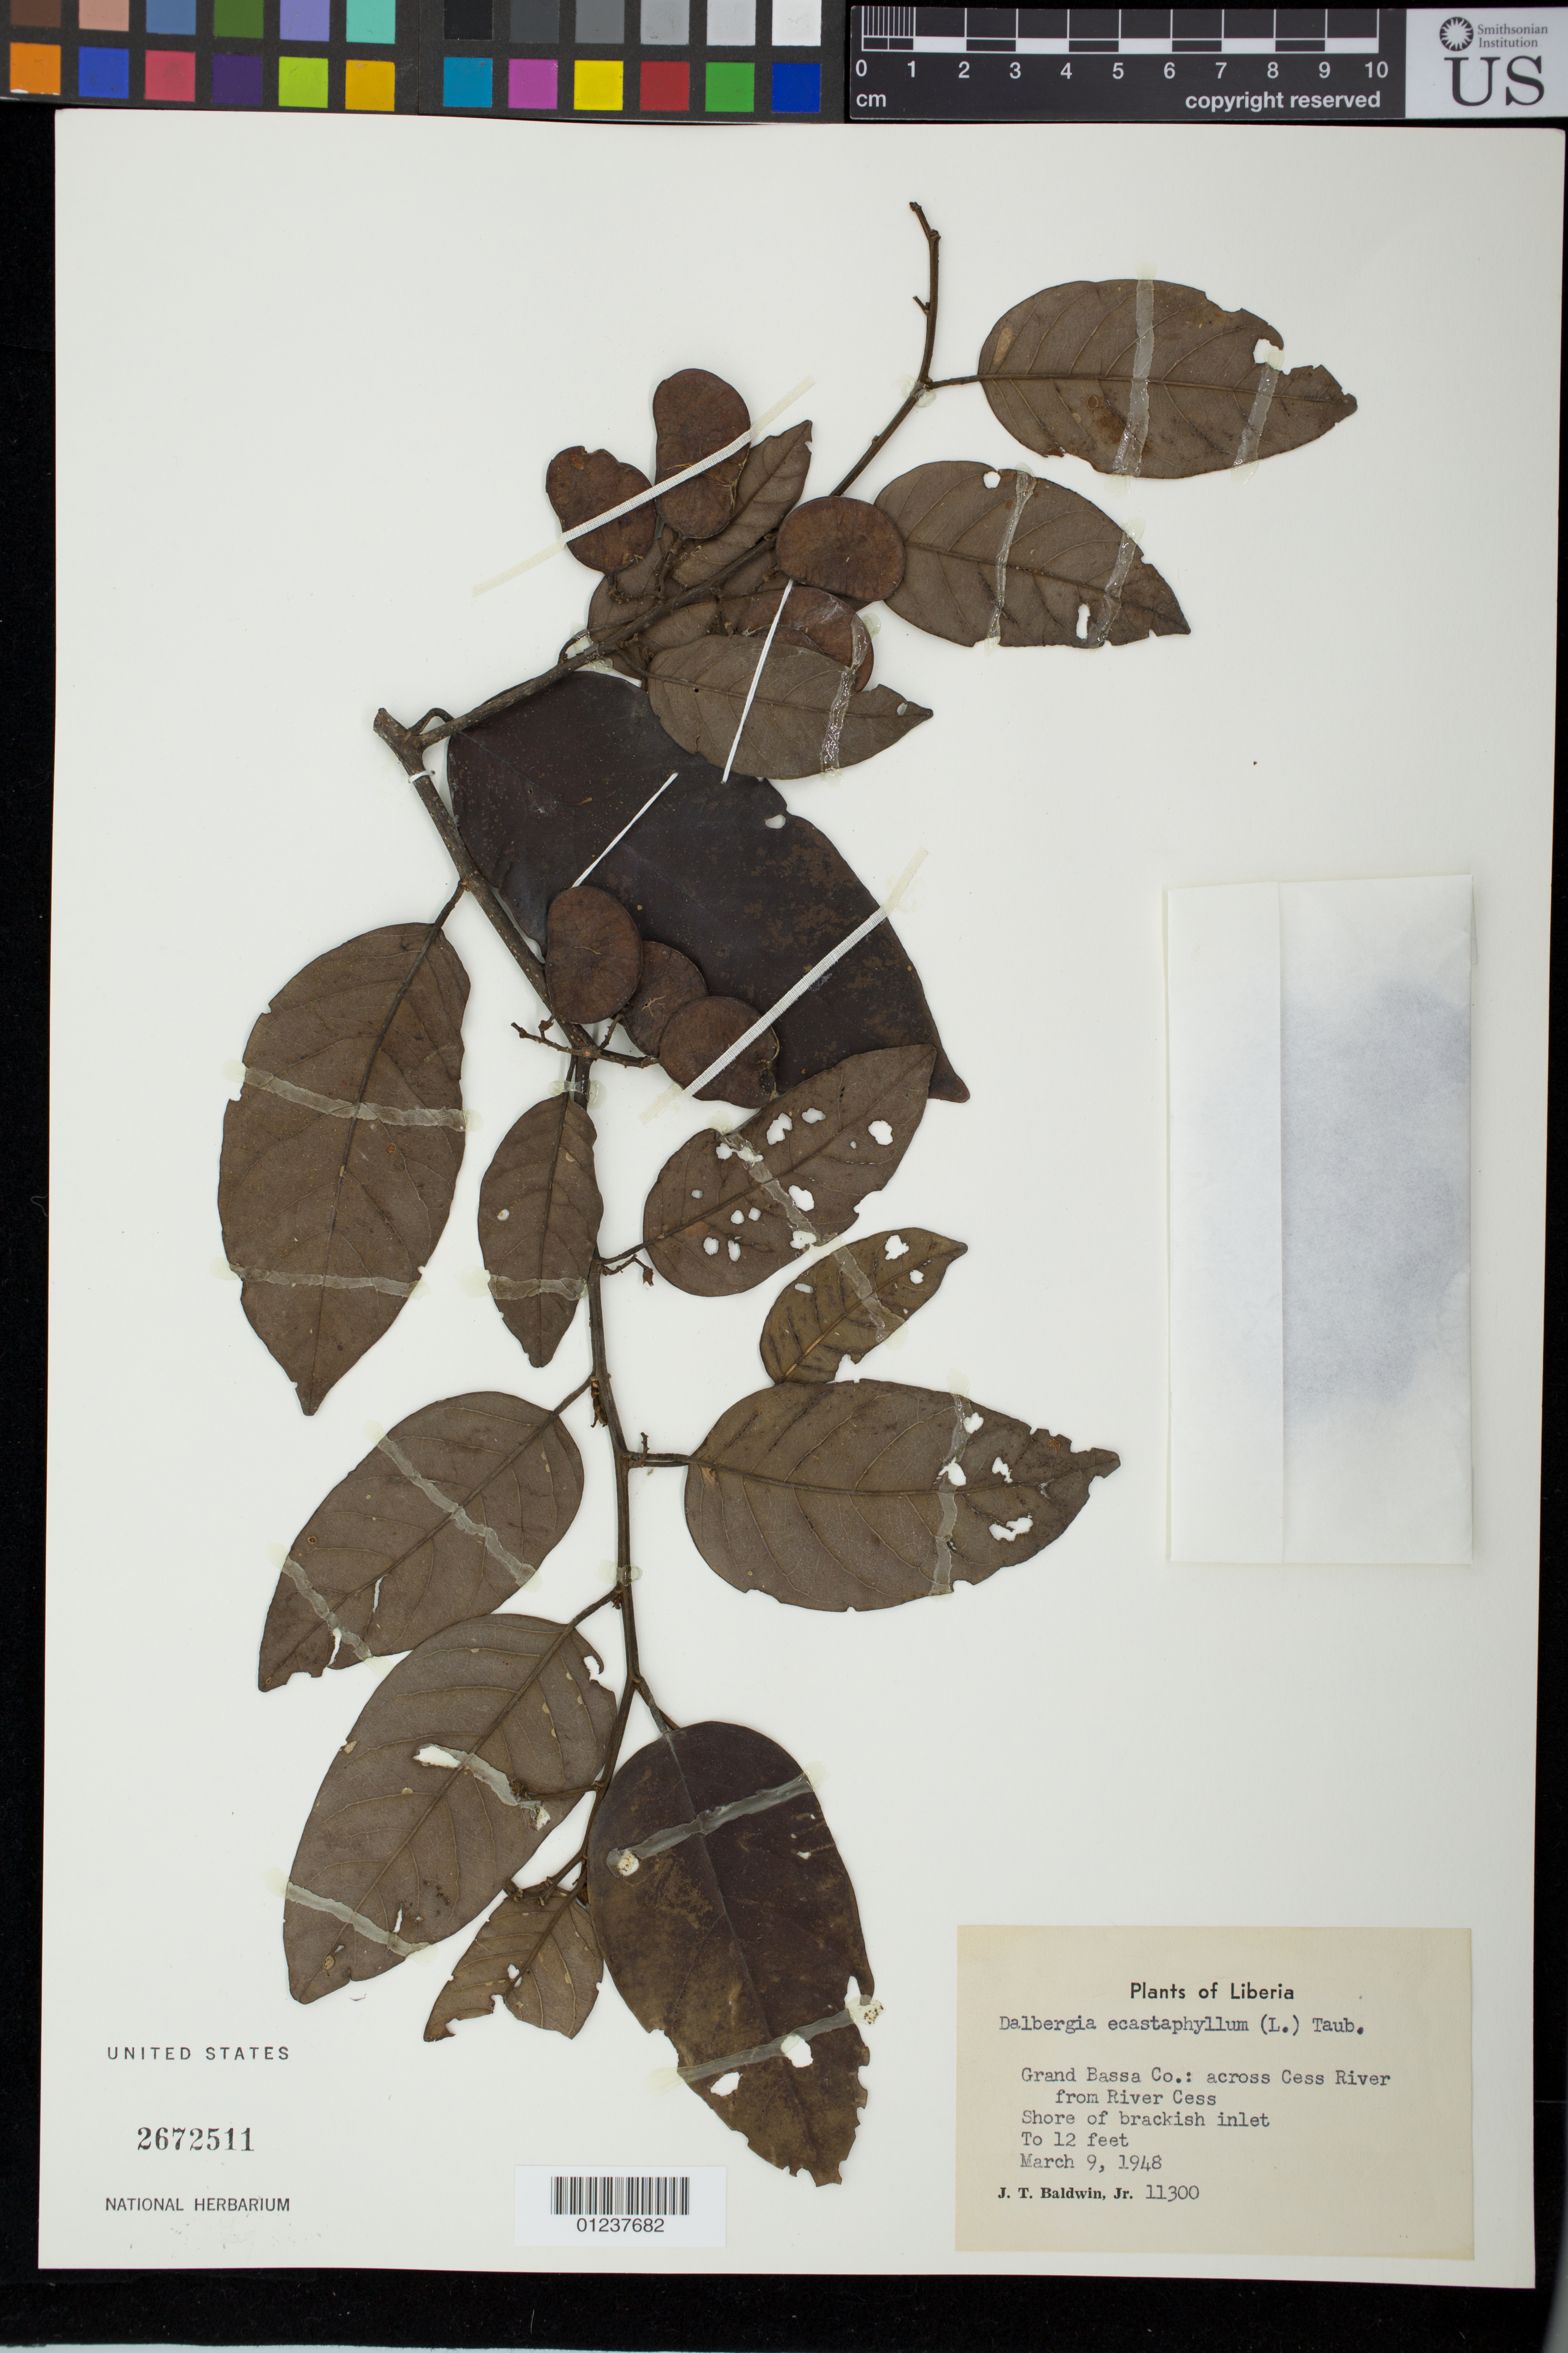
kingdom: Plantae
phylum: Tracheophyta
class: Magnoliopsida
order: Fabales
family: Fabaceae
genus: Dalbergia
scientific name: Dalbergia ecastaphyllum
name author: (L.) Taub.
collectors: J. T. Baldwin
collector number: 11300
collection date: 1948-03-09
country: Liberia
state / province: Grand Bassa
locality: Across Cess River from River Cess, Shore of brackish inlet.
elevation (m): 0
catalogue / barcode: US 2672511